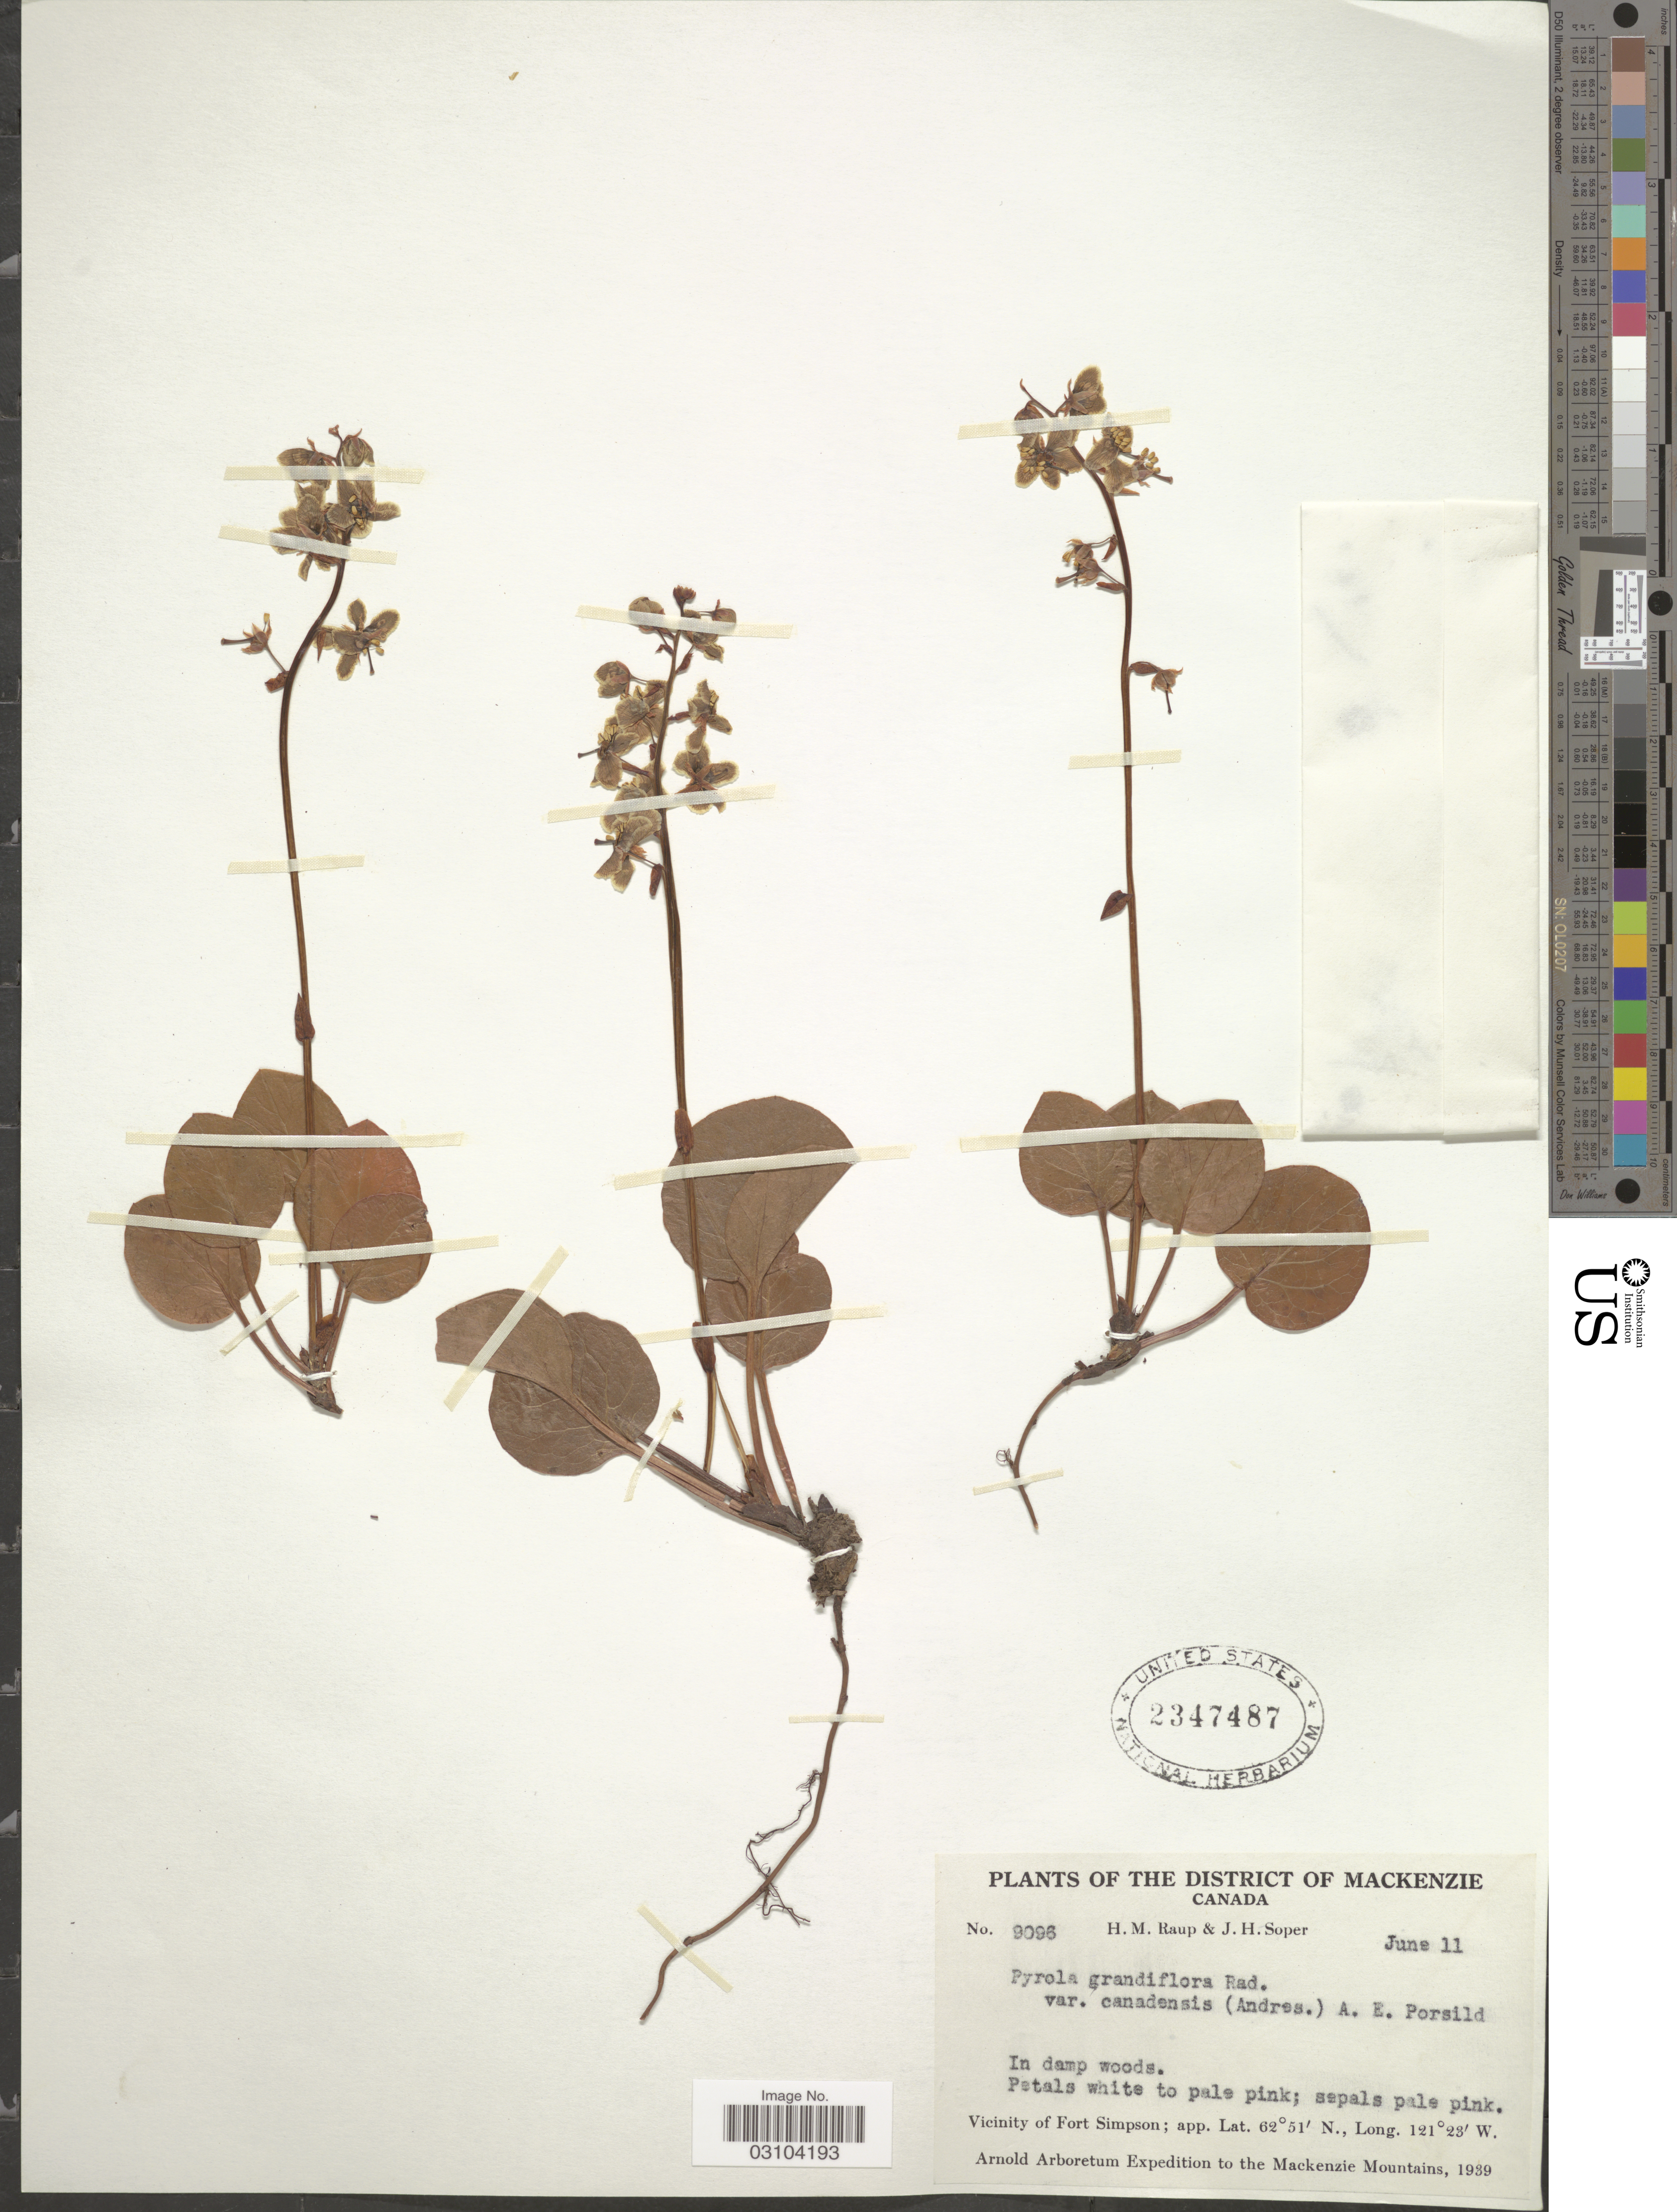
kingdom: Plantae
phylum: Tracheophyta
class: Magnoliopsida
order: Ericales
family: Ericaceae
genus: Pyrola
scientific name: Pyrola grandiflora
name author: Radius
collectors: H. Raup & J. H. Soper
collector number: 9096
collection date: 1939-06-11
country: Canada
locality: District of Mackenzie. Vicinity of Port Simpson. Mackenzie Mountains.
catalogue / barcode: US 2347487